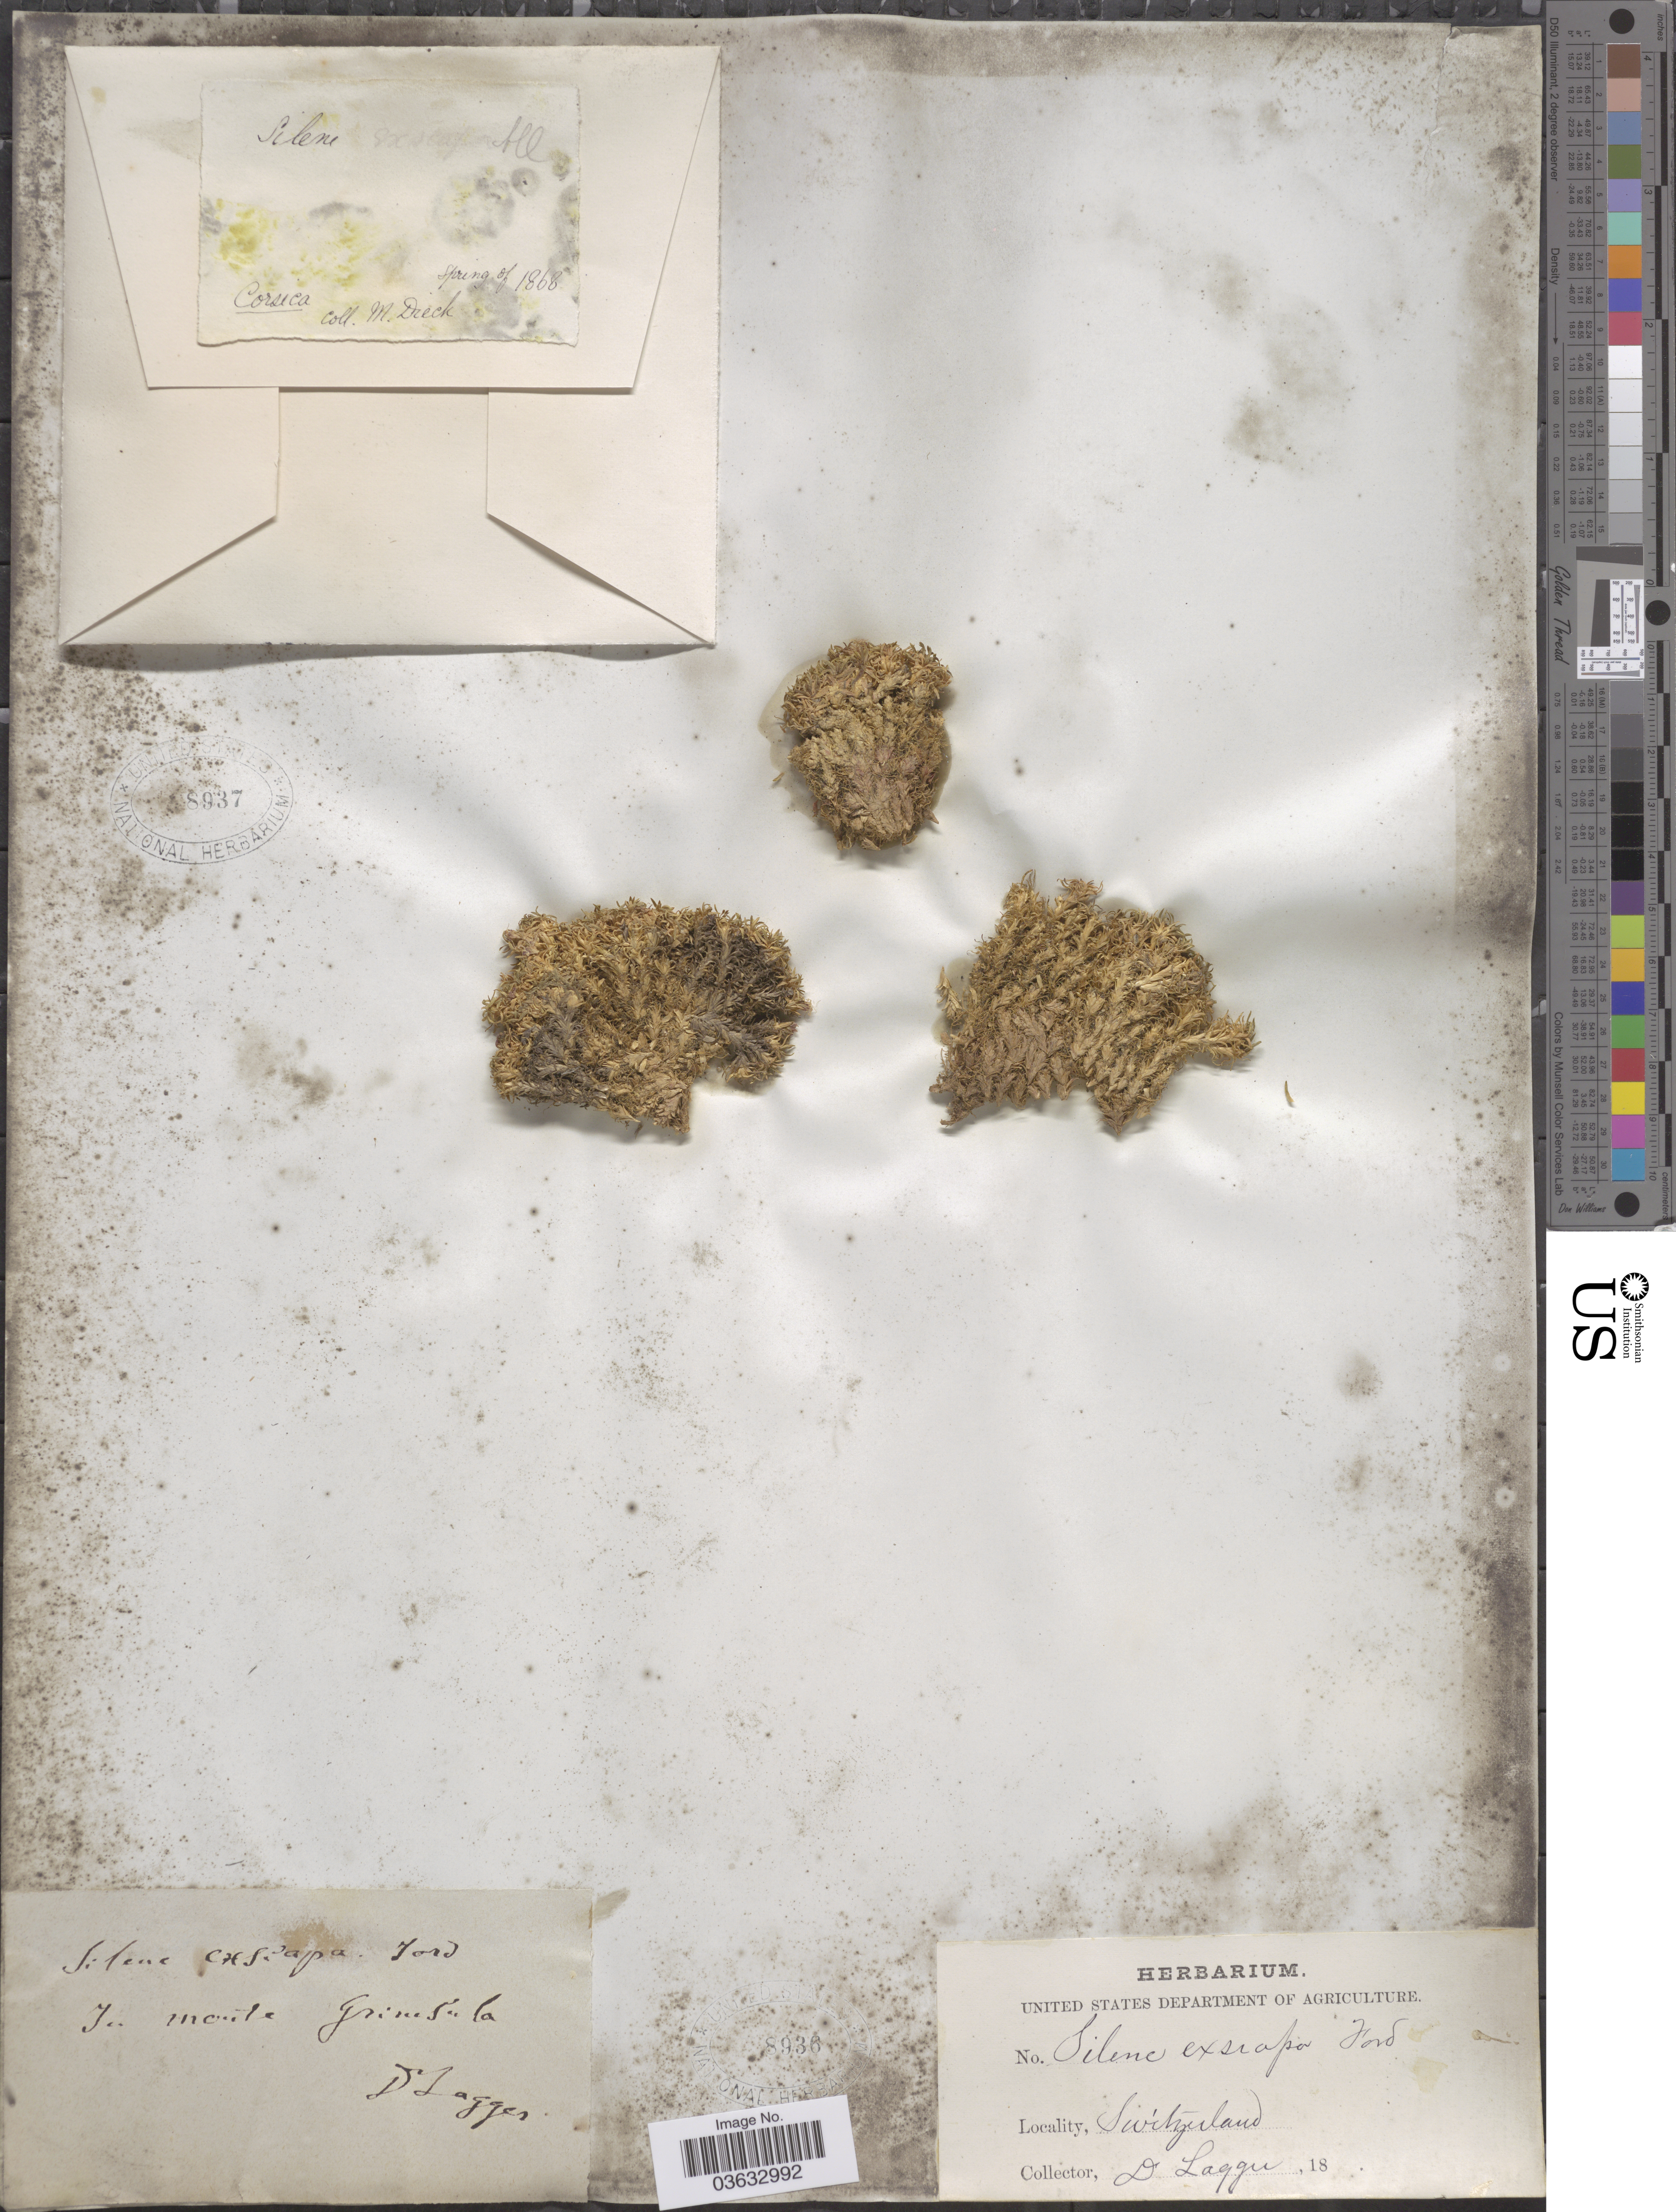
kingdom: Plantae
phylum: Tracheophyta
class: Magnoliopsida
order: Caryophyllales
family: Caryophyllaceae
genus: Silene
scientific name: Silene exscapa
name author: All.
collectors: F. J. Lagger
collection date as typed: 18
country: Switzerland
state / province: Valais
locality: In Monte Grimsula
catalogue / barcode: US 8936